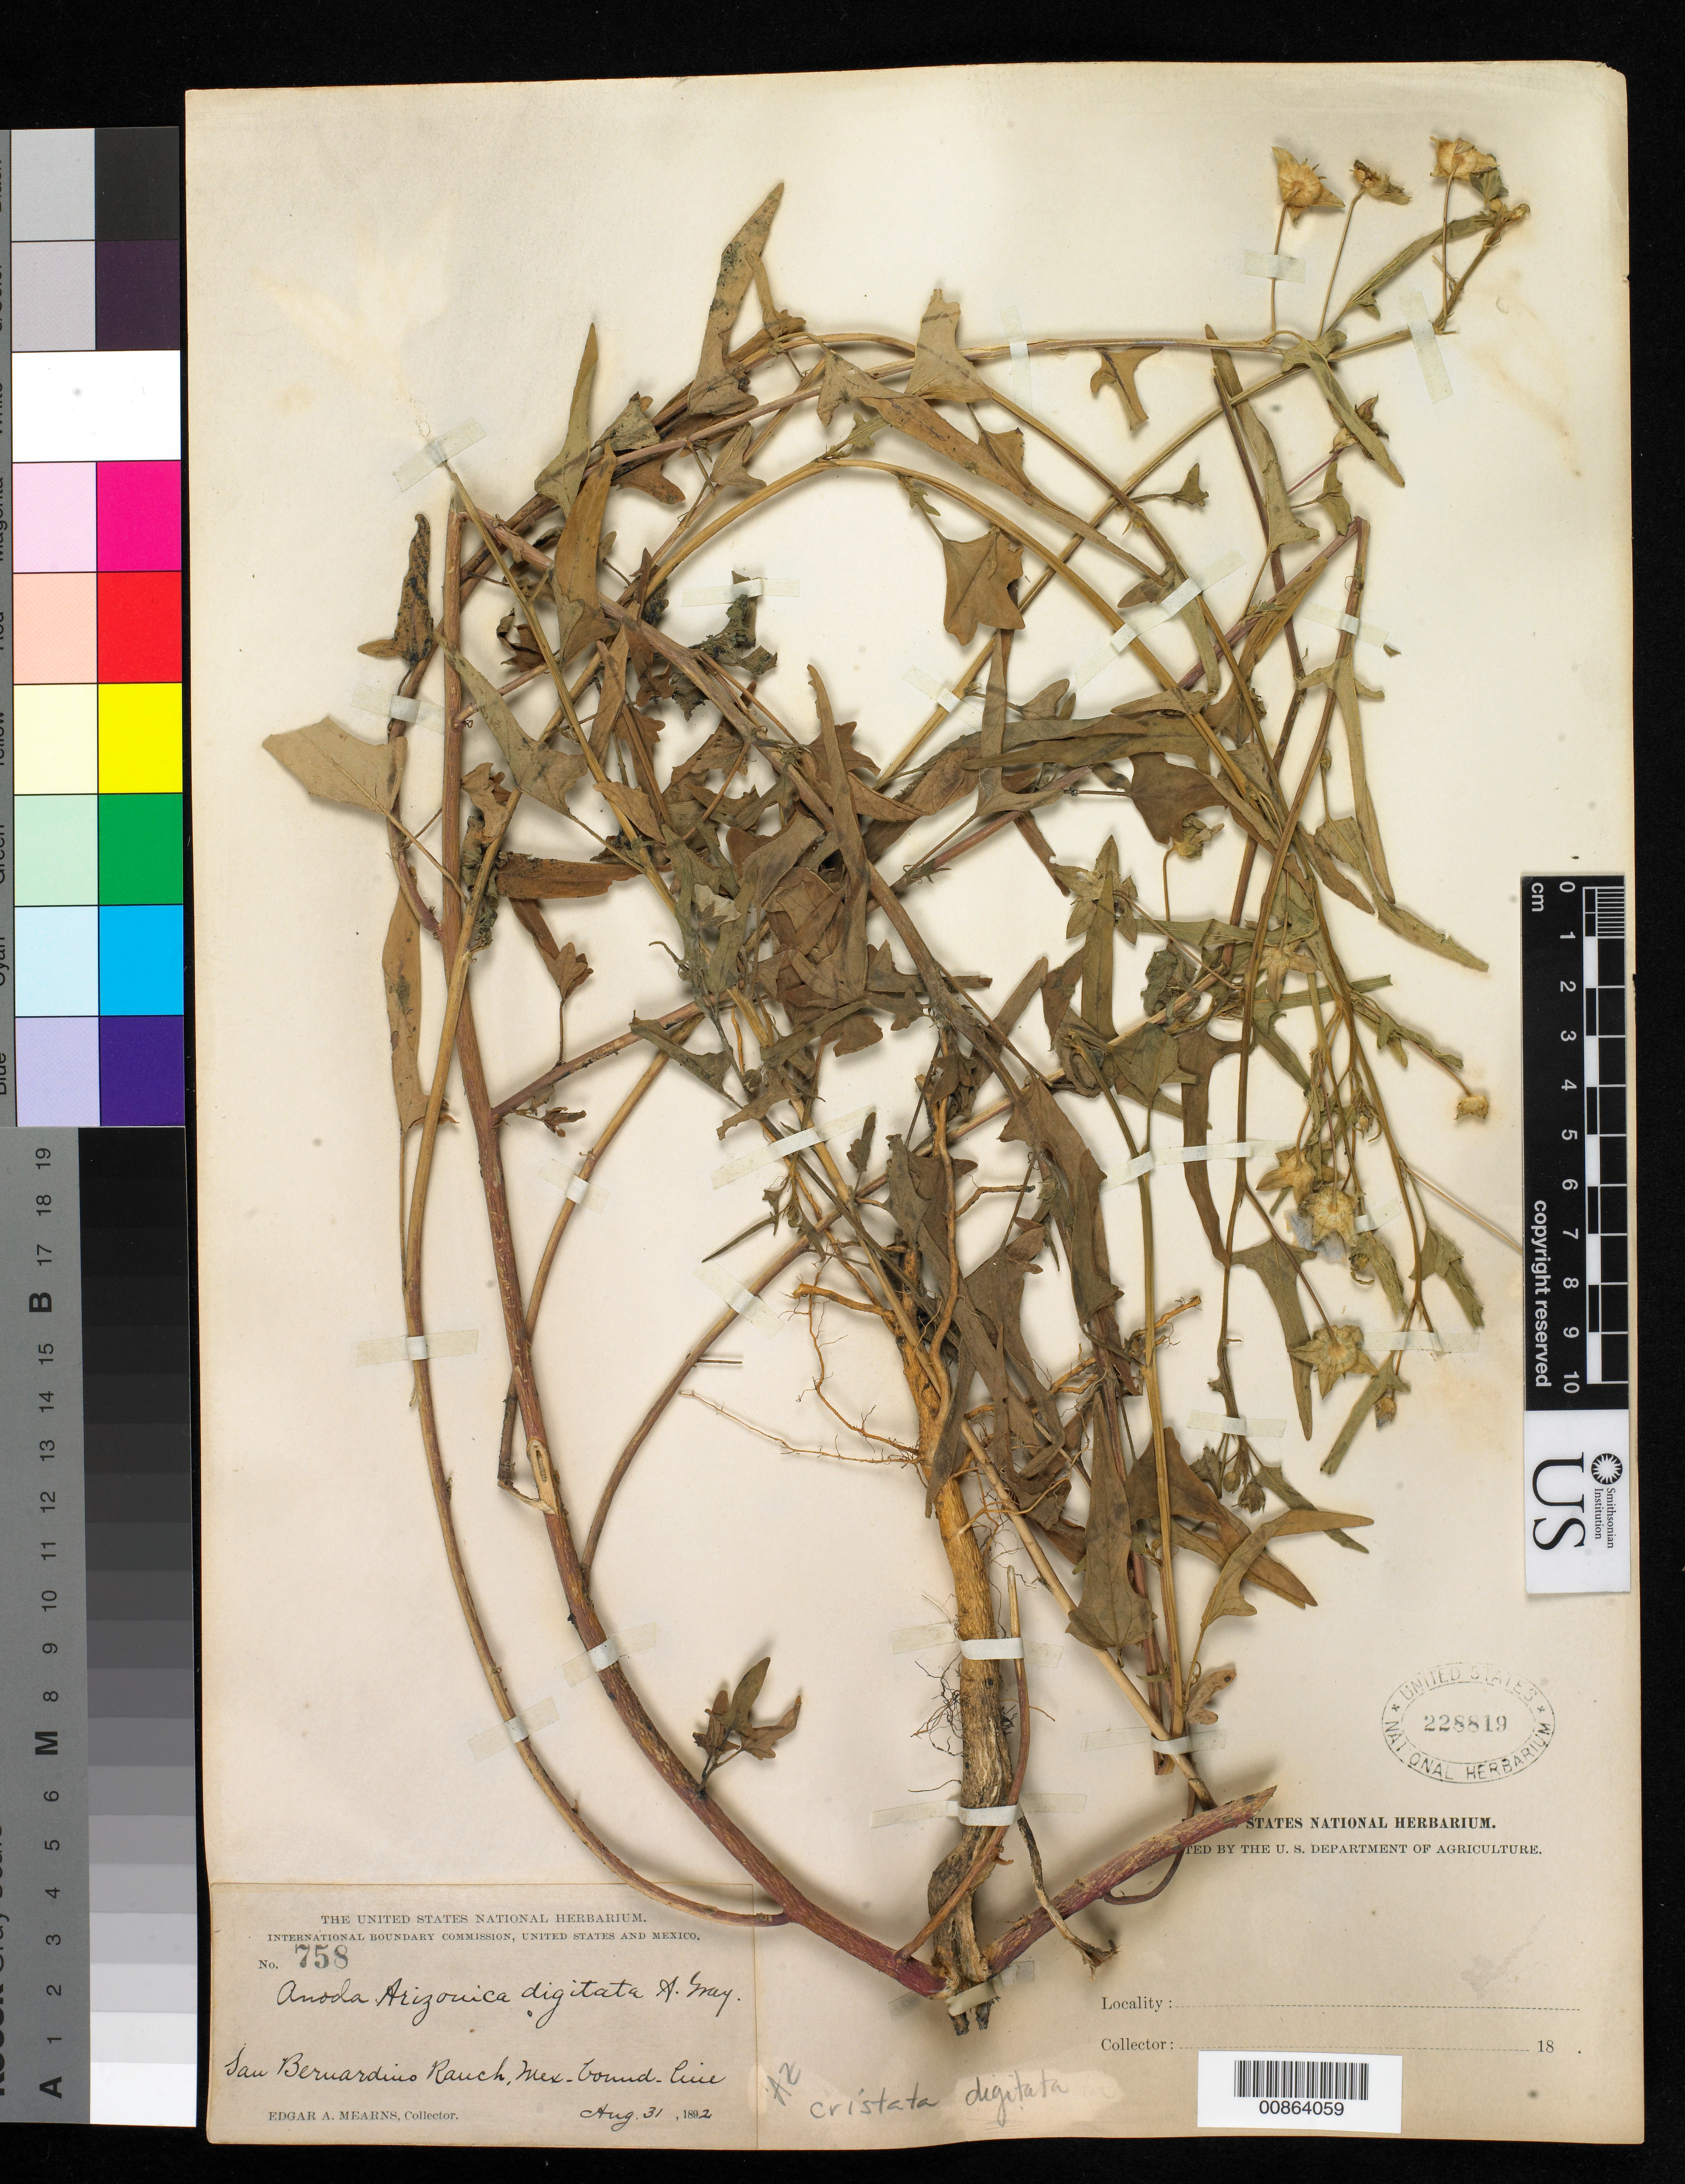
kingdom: Plantae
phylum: Tracheophyta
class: Magnoliopsida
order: Malvales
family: Malvaceae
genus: Anoda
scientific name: Anoda cristata var. digitata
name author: (A. Gray) Hochr.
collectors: E. A. Mearns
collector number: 758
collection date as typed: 31 Aug 1892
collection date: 1892-08-31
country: United States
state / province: Arizona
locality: San Bernardino Ranch, Mexican Boundary Line.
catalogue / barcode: US 228819